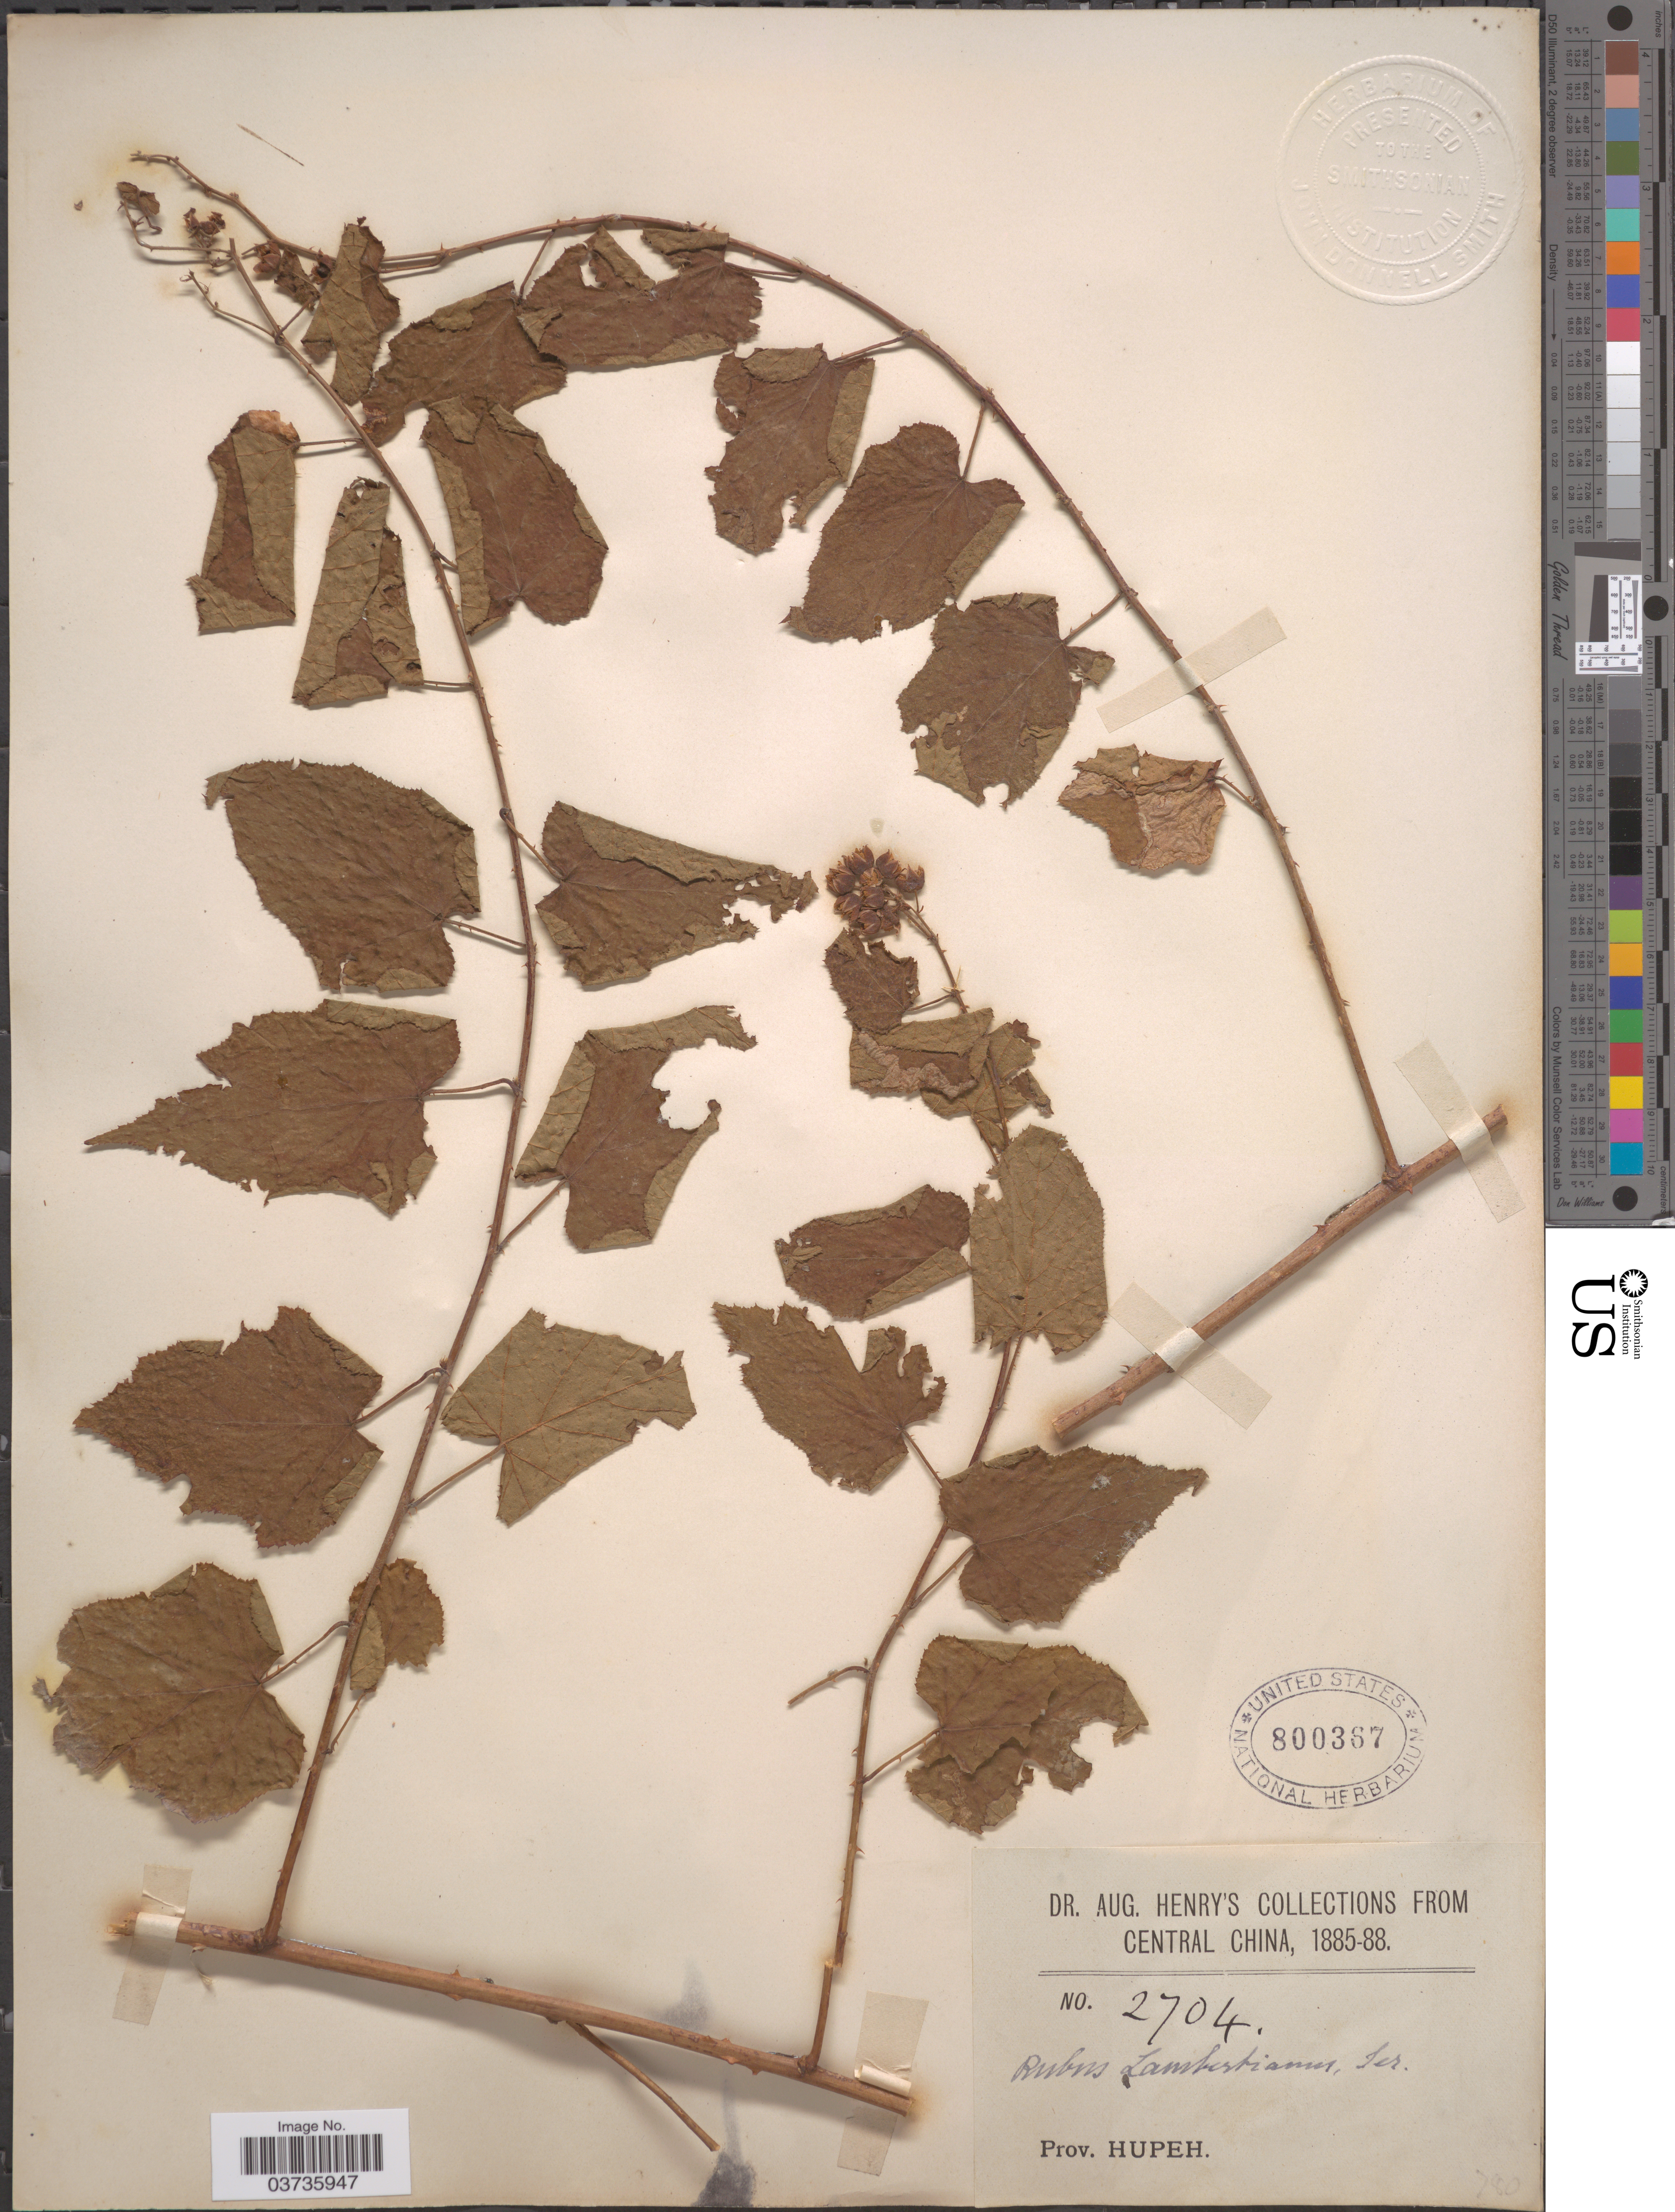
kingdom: Plantae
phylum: Tracheophyta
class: Magnoliopsida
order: Rosales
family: Rosaceae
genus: Rubus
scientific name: Rubus lambertianus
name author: Ser.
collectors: A. Henry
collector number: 2704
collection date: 1885/1888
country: China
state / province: Hubei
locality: Central China. Prov. Hupeh.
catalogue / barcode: US 800367